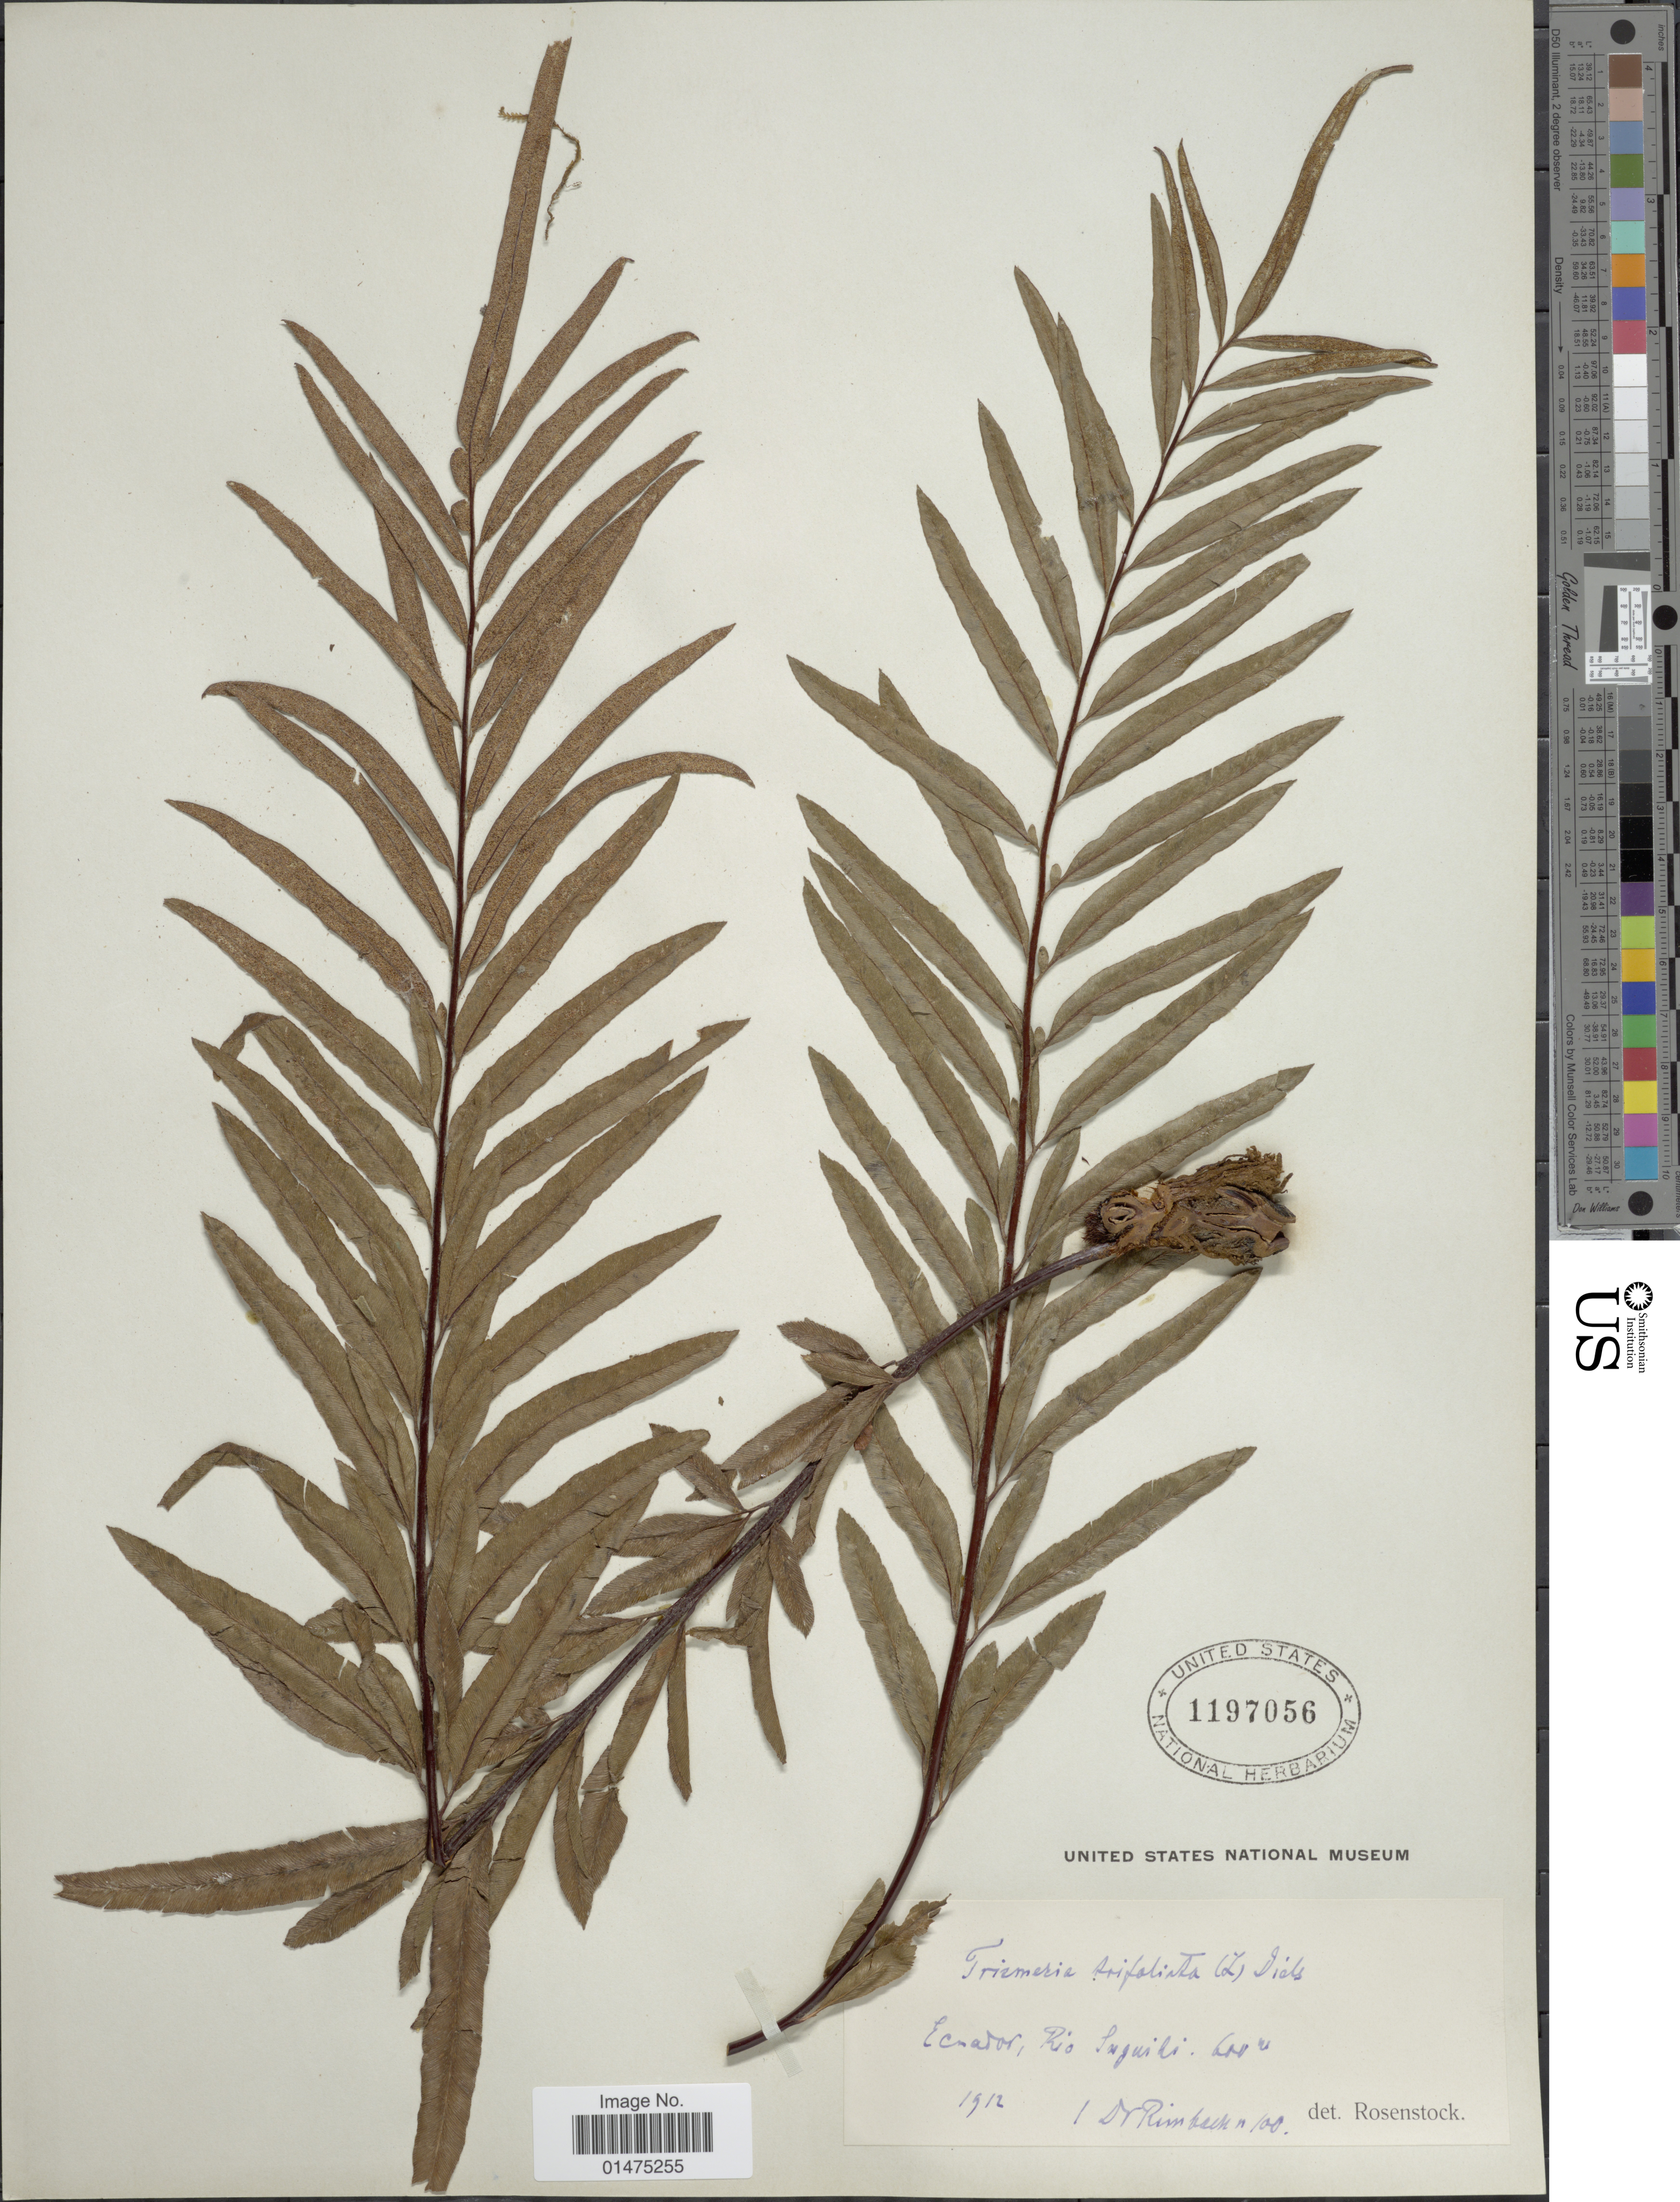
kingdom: Plantae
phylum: Tracheophyta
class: Polypodiopsida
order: Polypodiales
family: Pteridaceae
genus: Pityrogramma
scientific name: Pityrogramma trifoliata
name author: (L.) R.M. Tryon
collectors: Rimbach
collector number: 100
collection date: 1912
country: Ecuador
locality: Rio Junguila, Ecuador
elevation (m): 600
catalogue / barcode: US 1197056